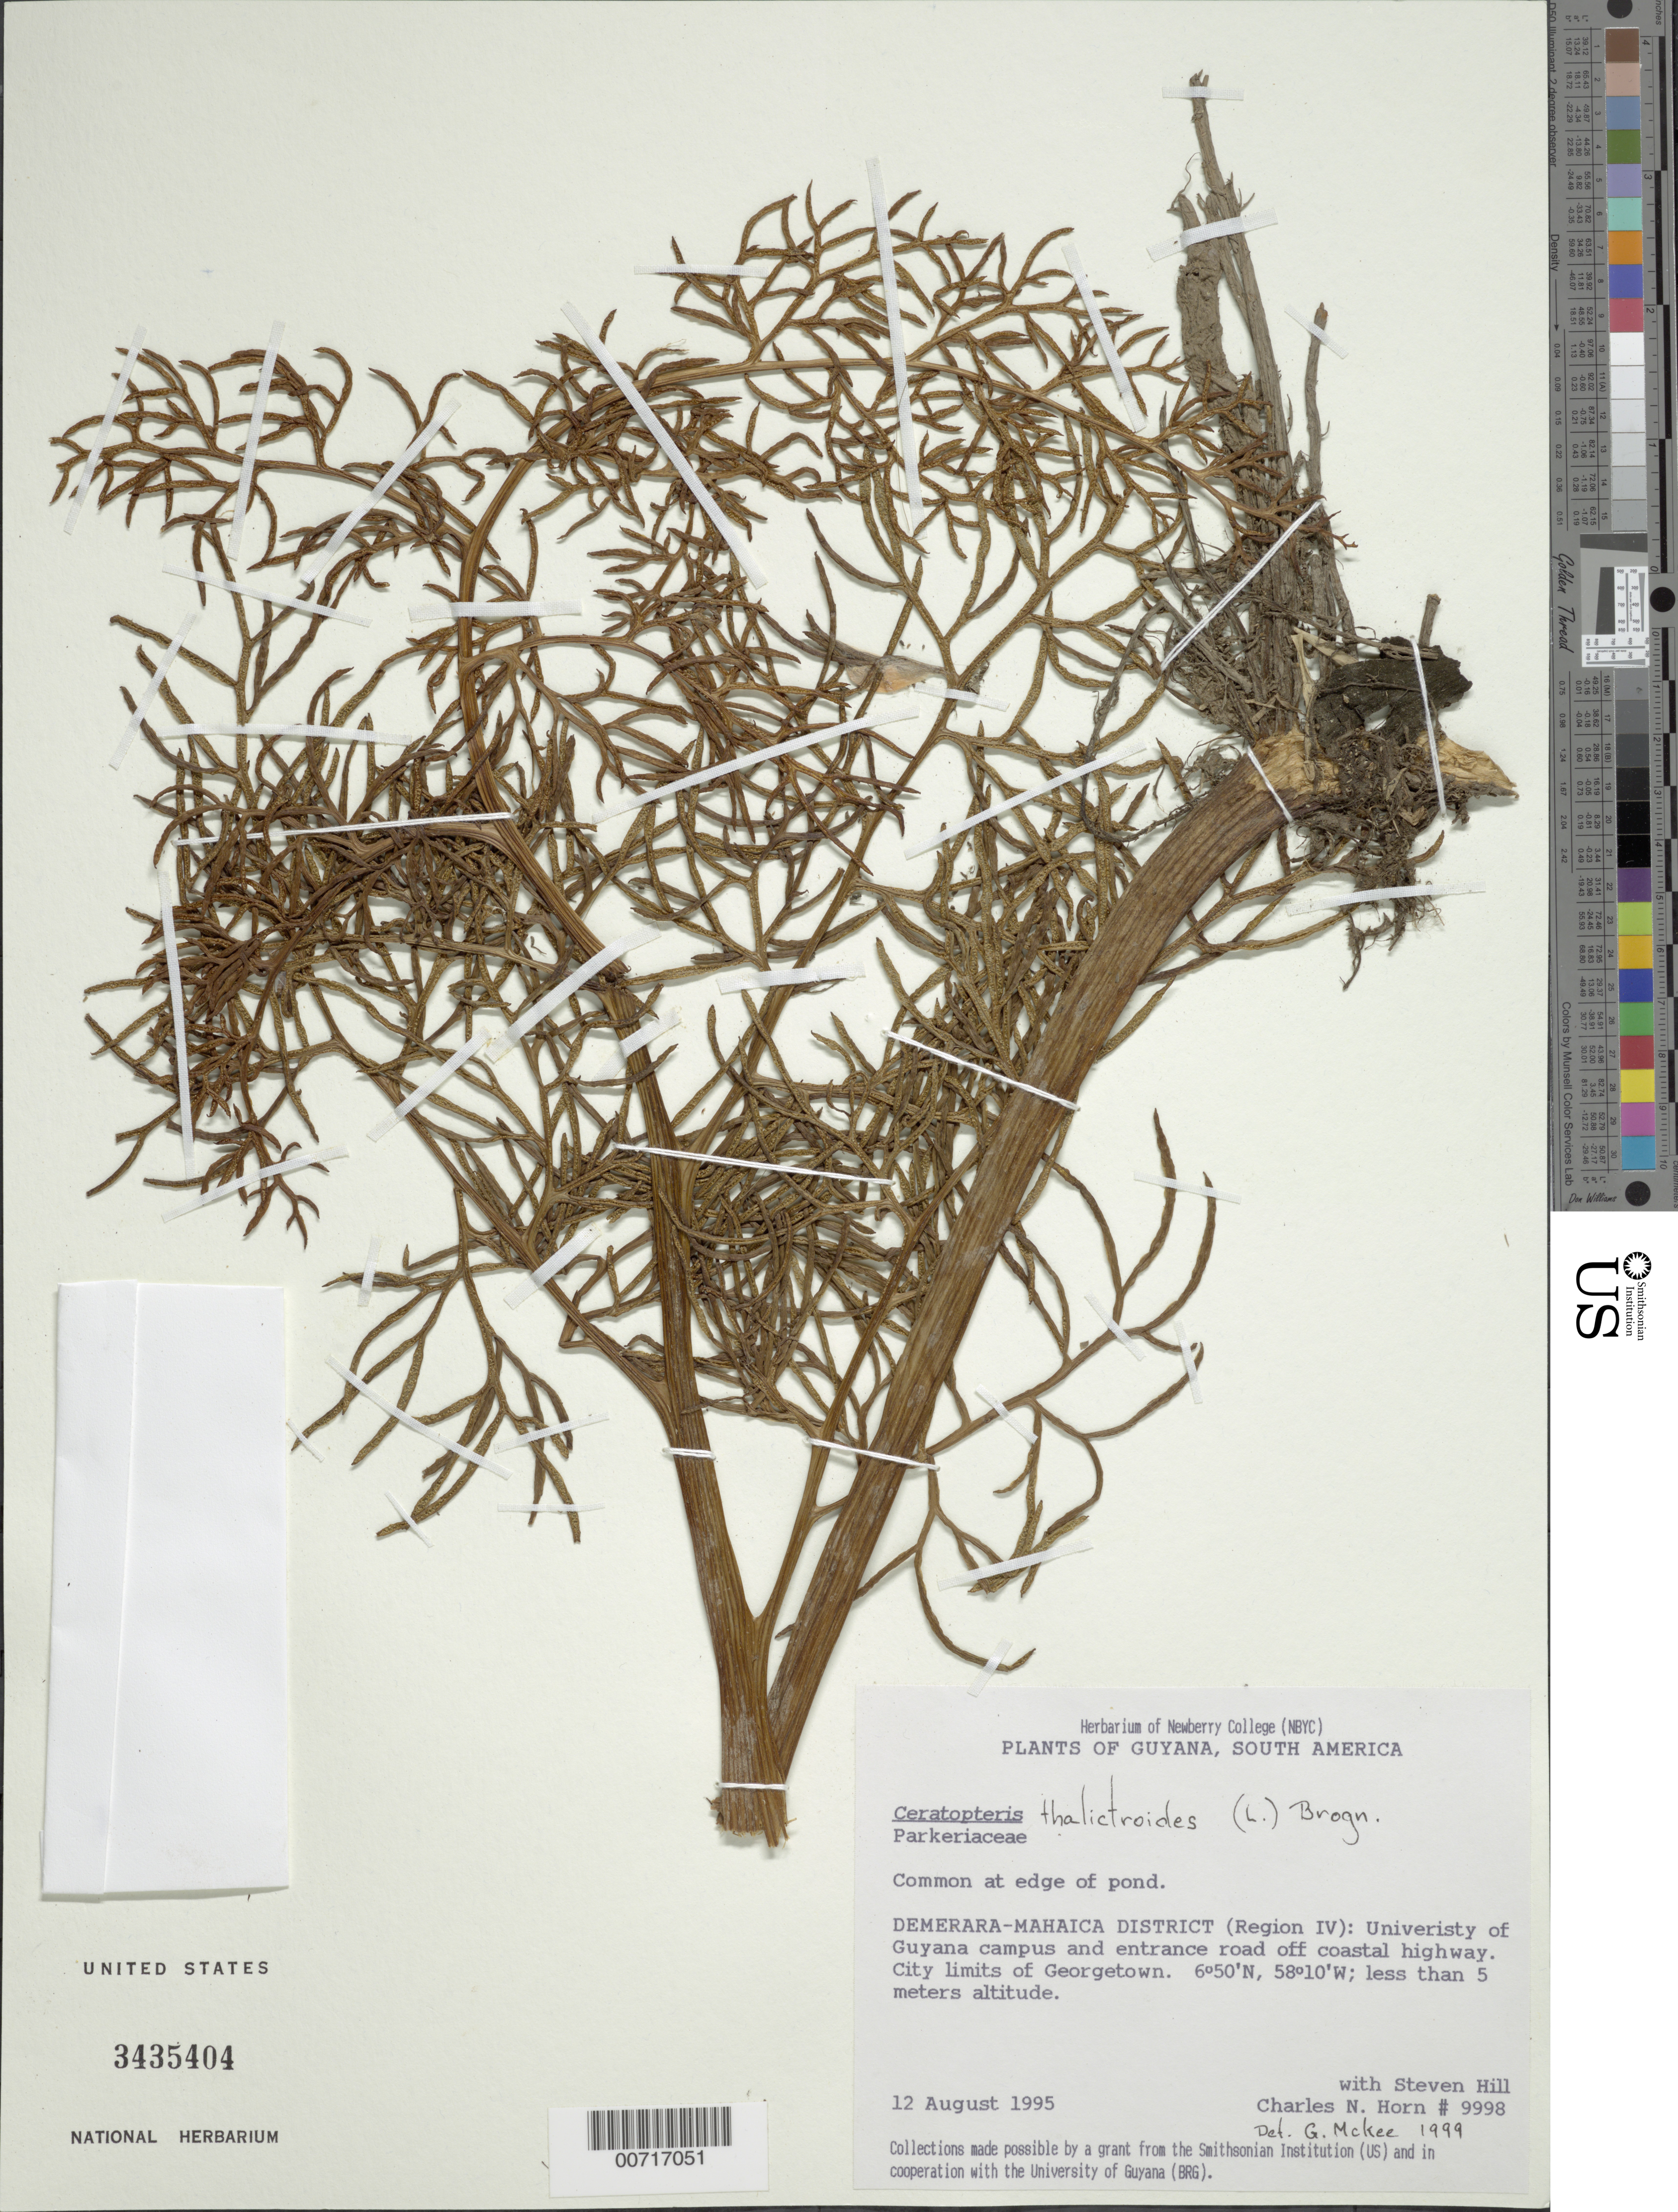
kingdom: Plantae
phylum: Tracheophyta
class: Polypodiopsida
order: Polypodiales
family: Pteridaceae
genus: Ceratopteris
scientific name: Ceratopteris thalictroides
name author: (L.) Brongn.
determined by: McKee, G. S., (US), NMNH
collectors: C. N. Horn & S. Hill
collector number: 9998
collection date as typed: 12-Aug-95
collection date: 1995-08-12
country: Guyana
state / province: Demerara-Mahaica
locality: Georgetown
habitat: Edge of pond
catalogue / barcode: US 3435404